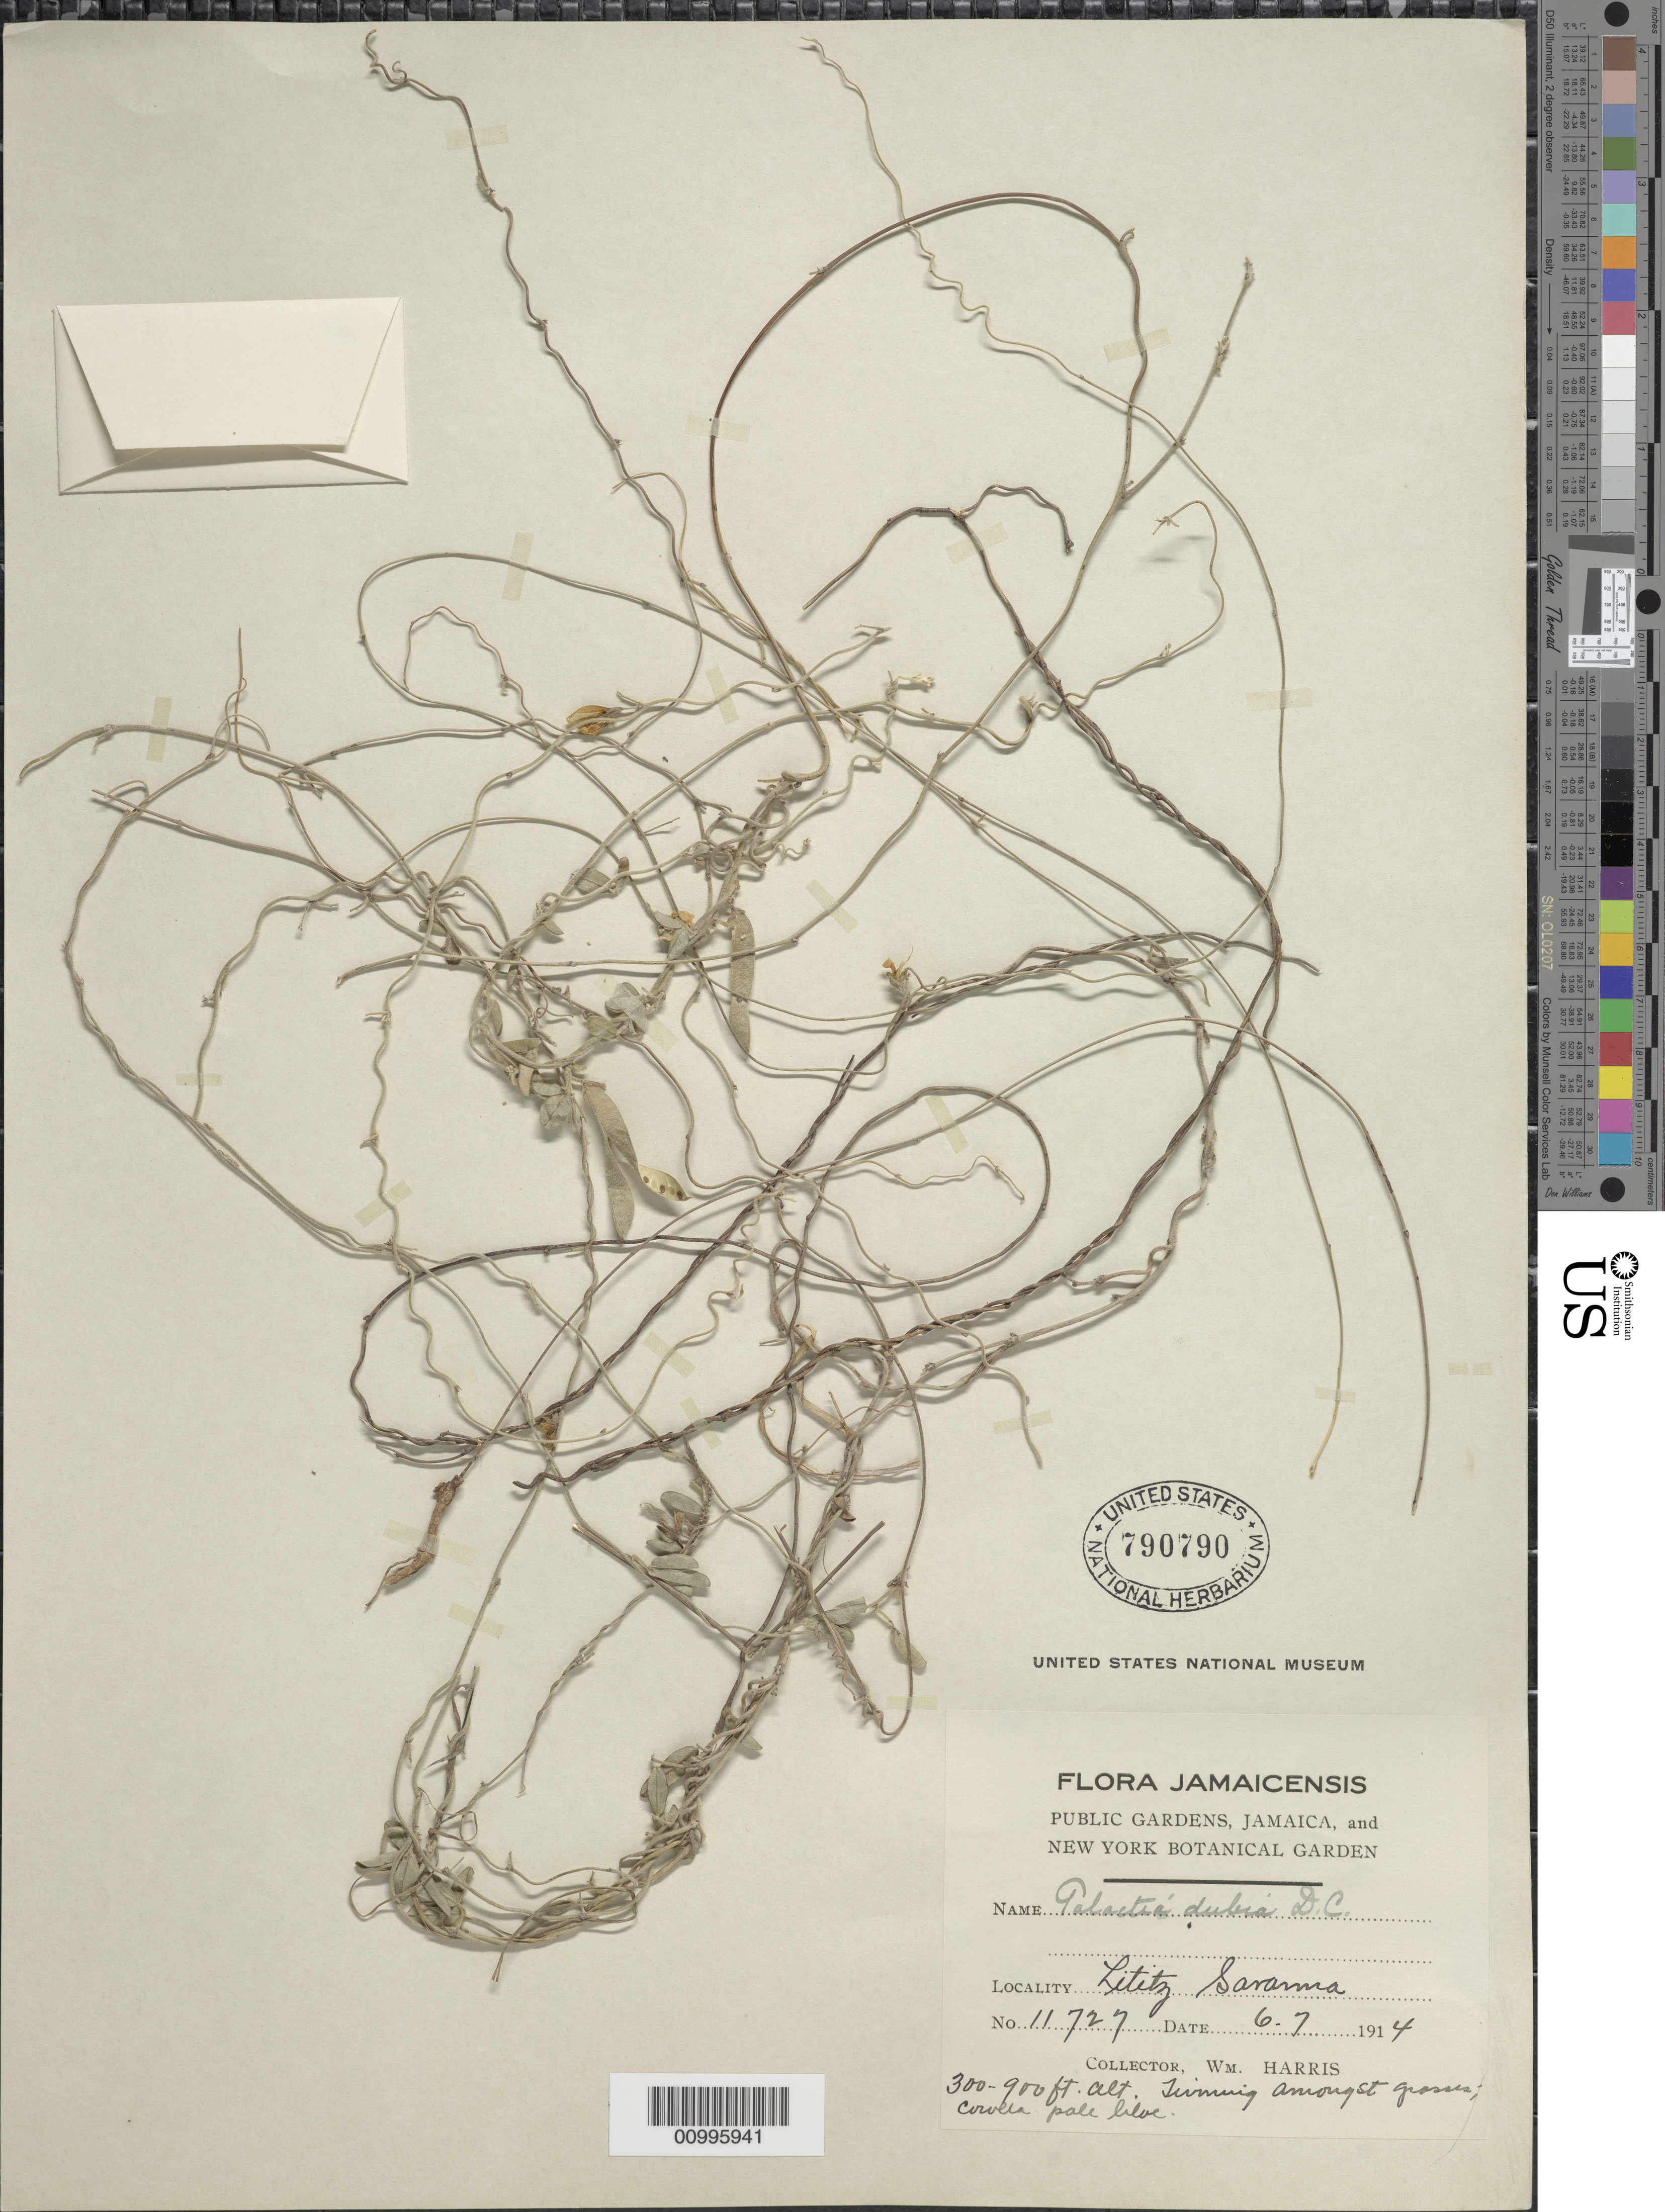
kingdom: Plantae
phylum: Tracheophyta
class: Magnoliopsida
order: Fabales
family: Fabaceae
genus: Galactia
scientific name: Galactia dubia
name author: DC.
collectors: W. H. Harris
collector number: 11727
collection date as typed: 07 Jun 1914 or 06 Jul 1914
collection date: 1914-06-07 or 1914-07-06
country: Jamaica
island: Jamaica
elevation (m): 91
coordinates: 0 N, 0 E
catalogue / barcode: US 790790